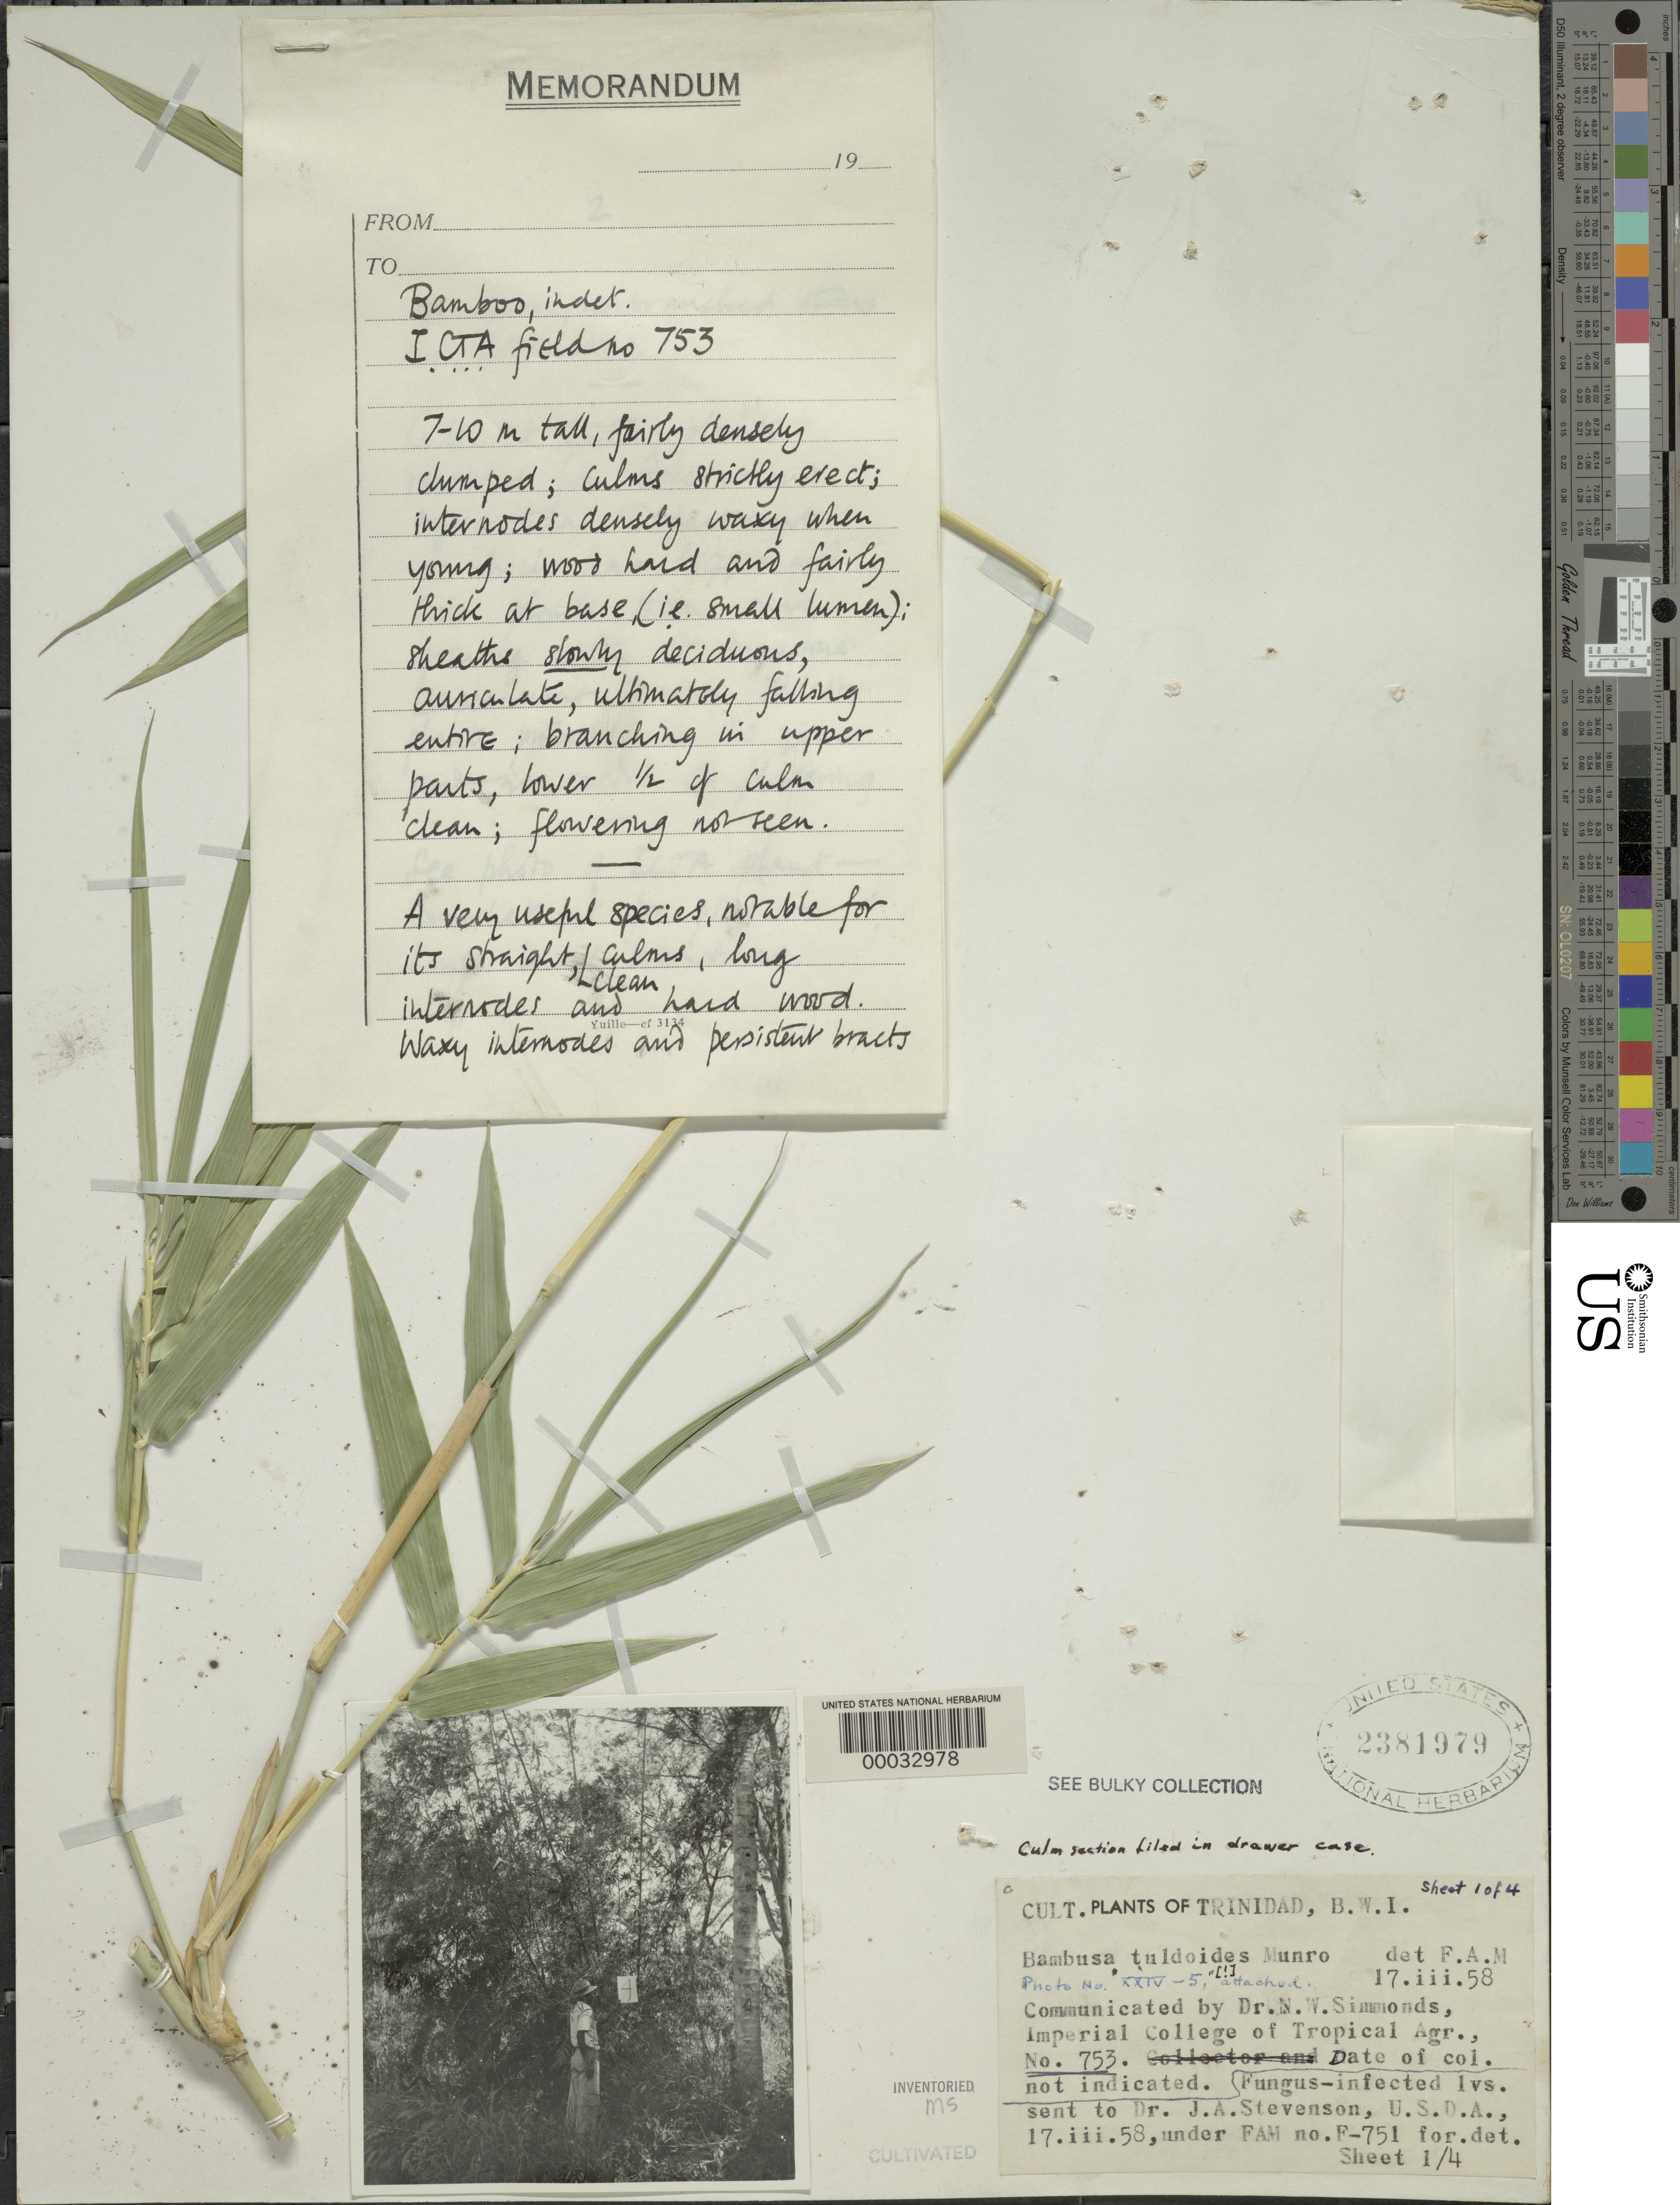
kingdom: Plantae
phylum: Tracheophyta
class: Liliopsida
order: Poales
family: Poaceae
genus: Bambusa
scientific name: Bambusa tuldoides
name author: Munro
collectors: N. W. Simmonds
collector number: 753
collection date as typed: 17 Mar 1958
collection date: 1958-03-17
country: Trinidad and Tobago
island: Trinidad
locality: Imperial college of tropical agriculture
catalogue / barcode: US 2381979